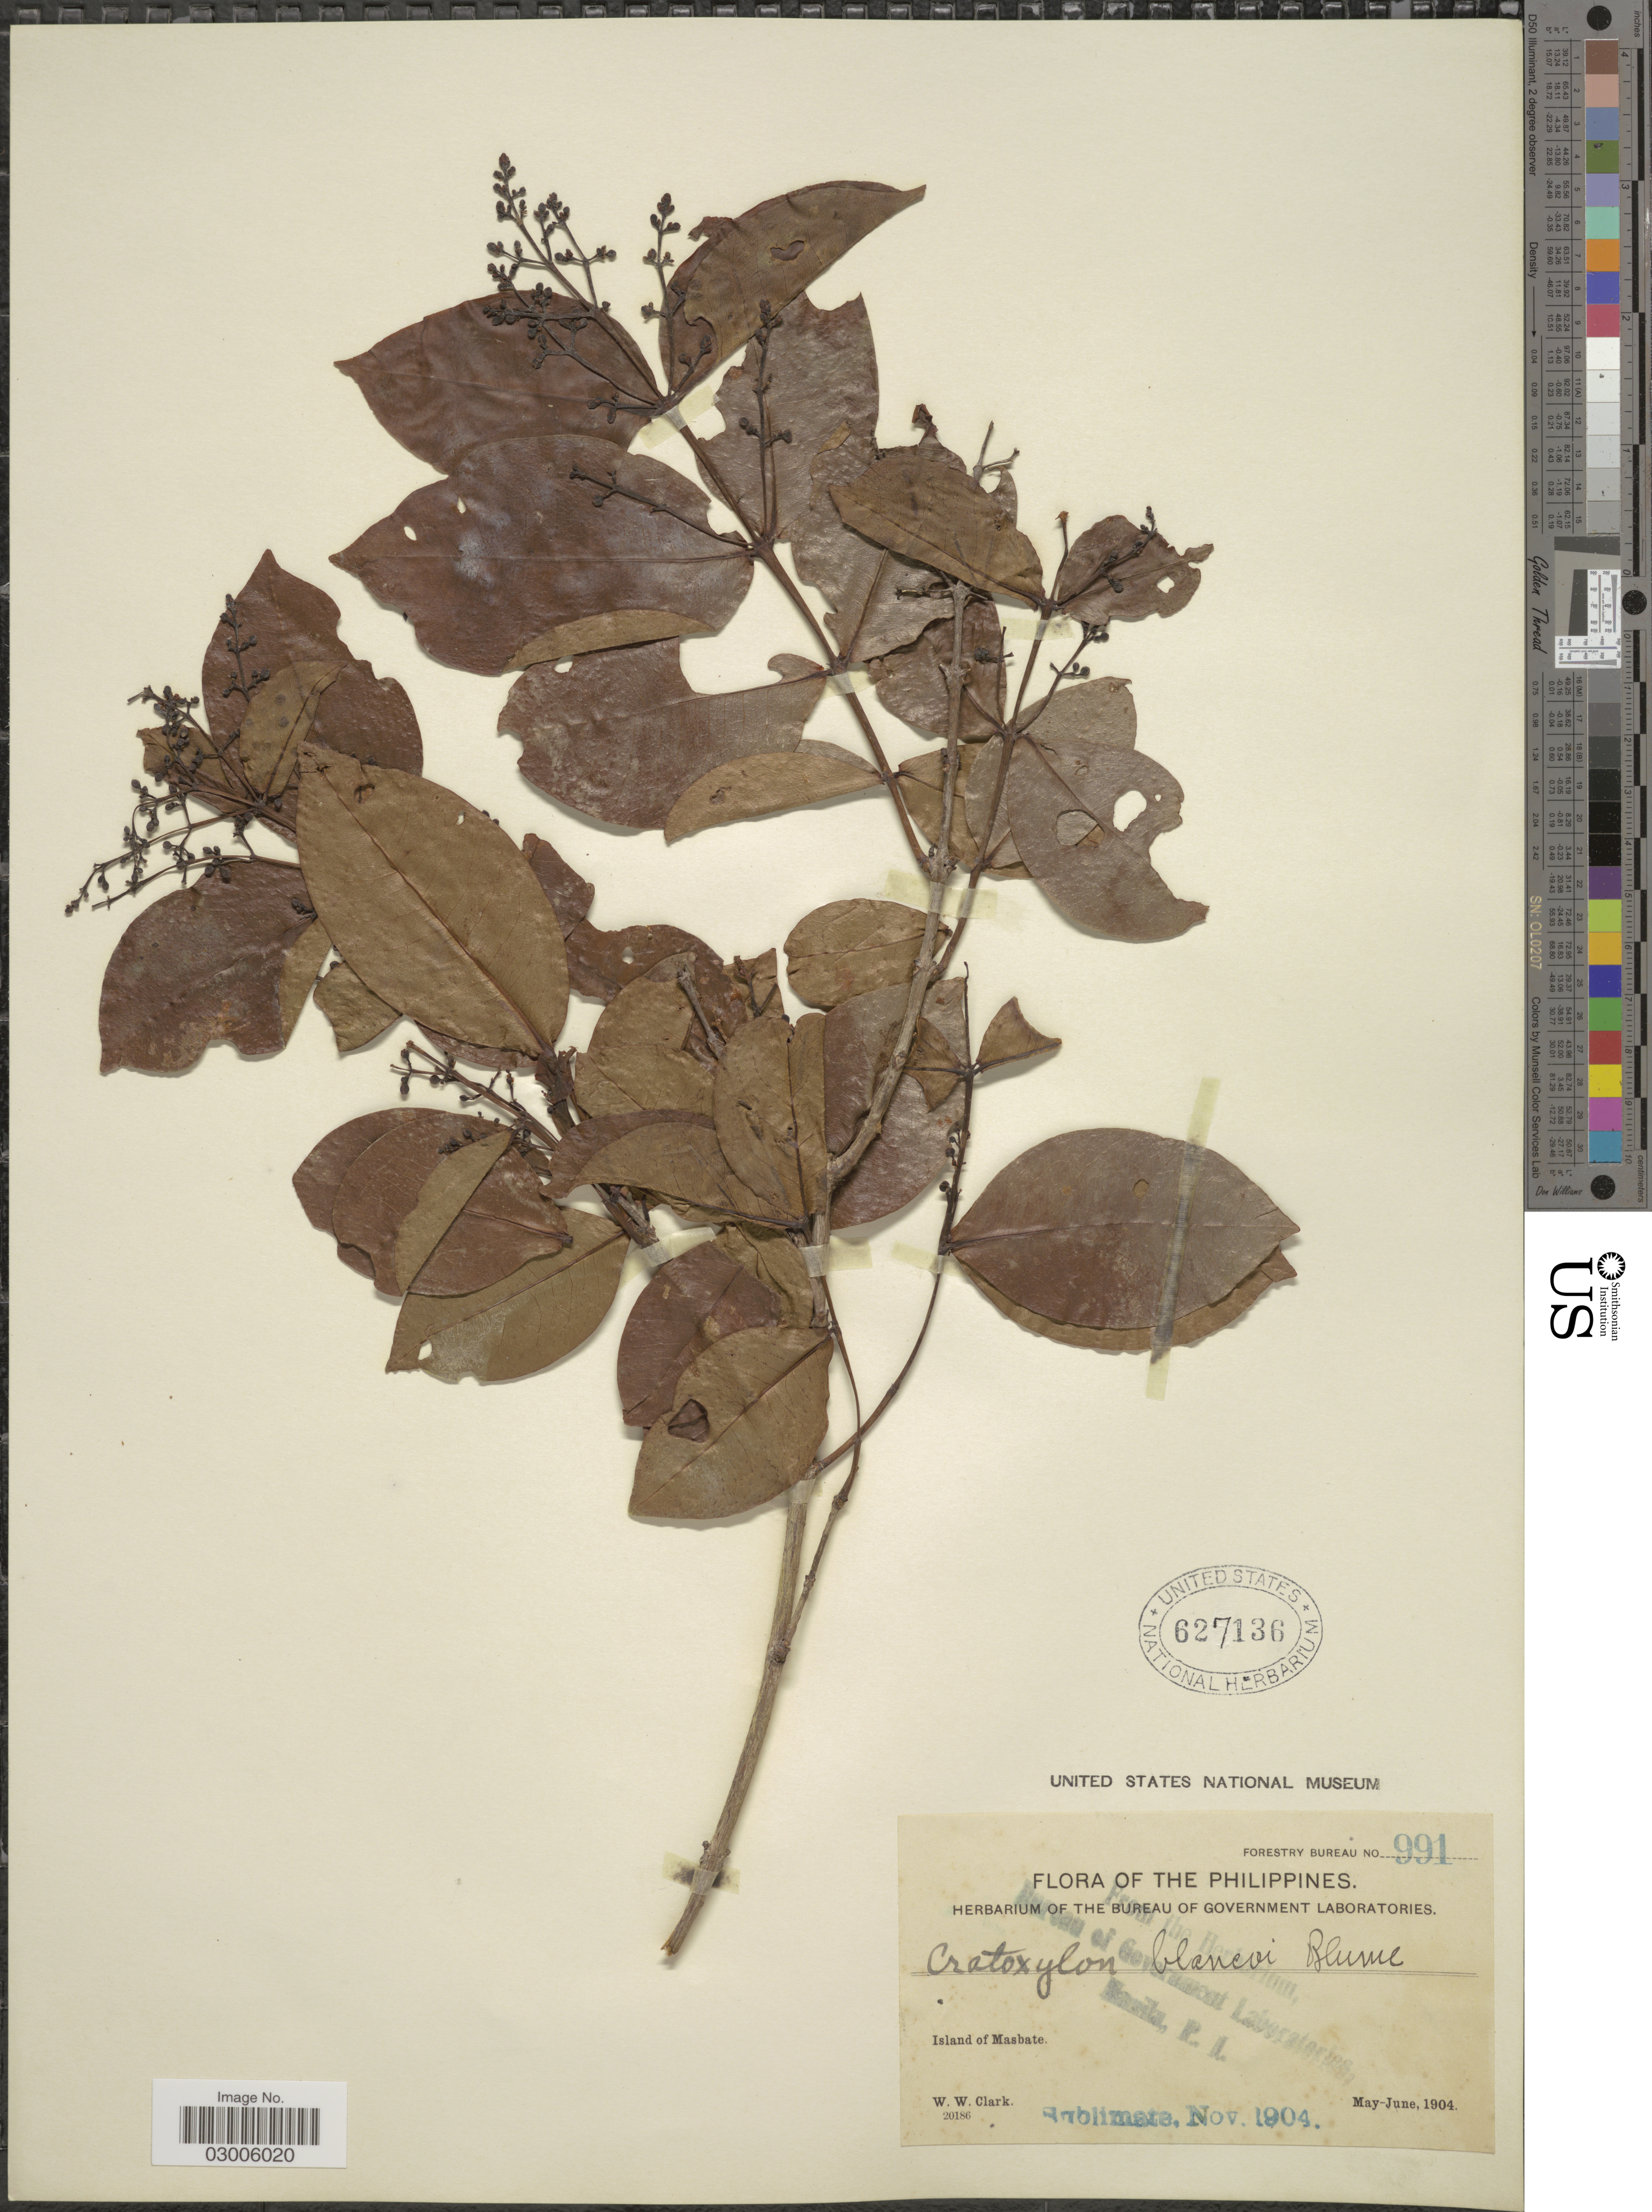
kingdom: Plantae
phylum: Tracheophyta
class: Magnoliopsida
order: Malpighiales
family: Hypericaceae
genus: Cratoxylum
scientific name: Cratoxylum blancoi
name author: Blume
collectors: W. W. Clark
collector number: Forestry Bureau 991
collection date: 1904-05/1904-06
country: Philippines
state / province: Bicol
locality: Island of Masbate.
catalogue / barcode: US 627136